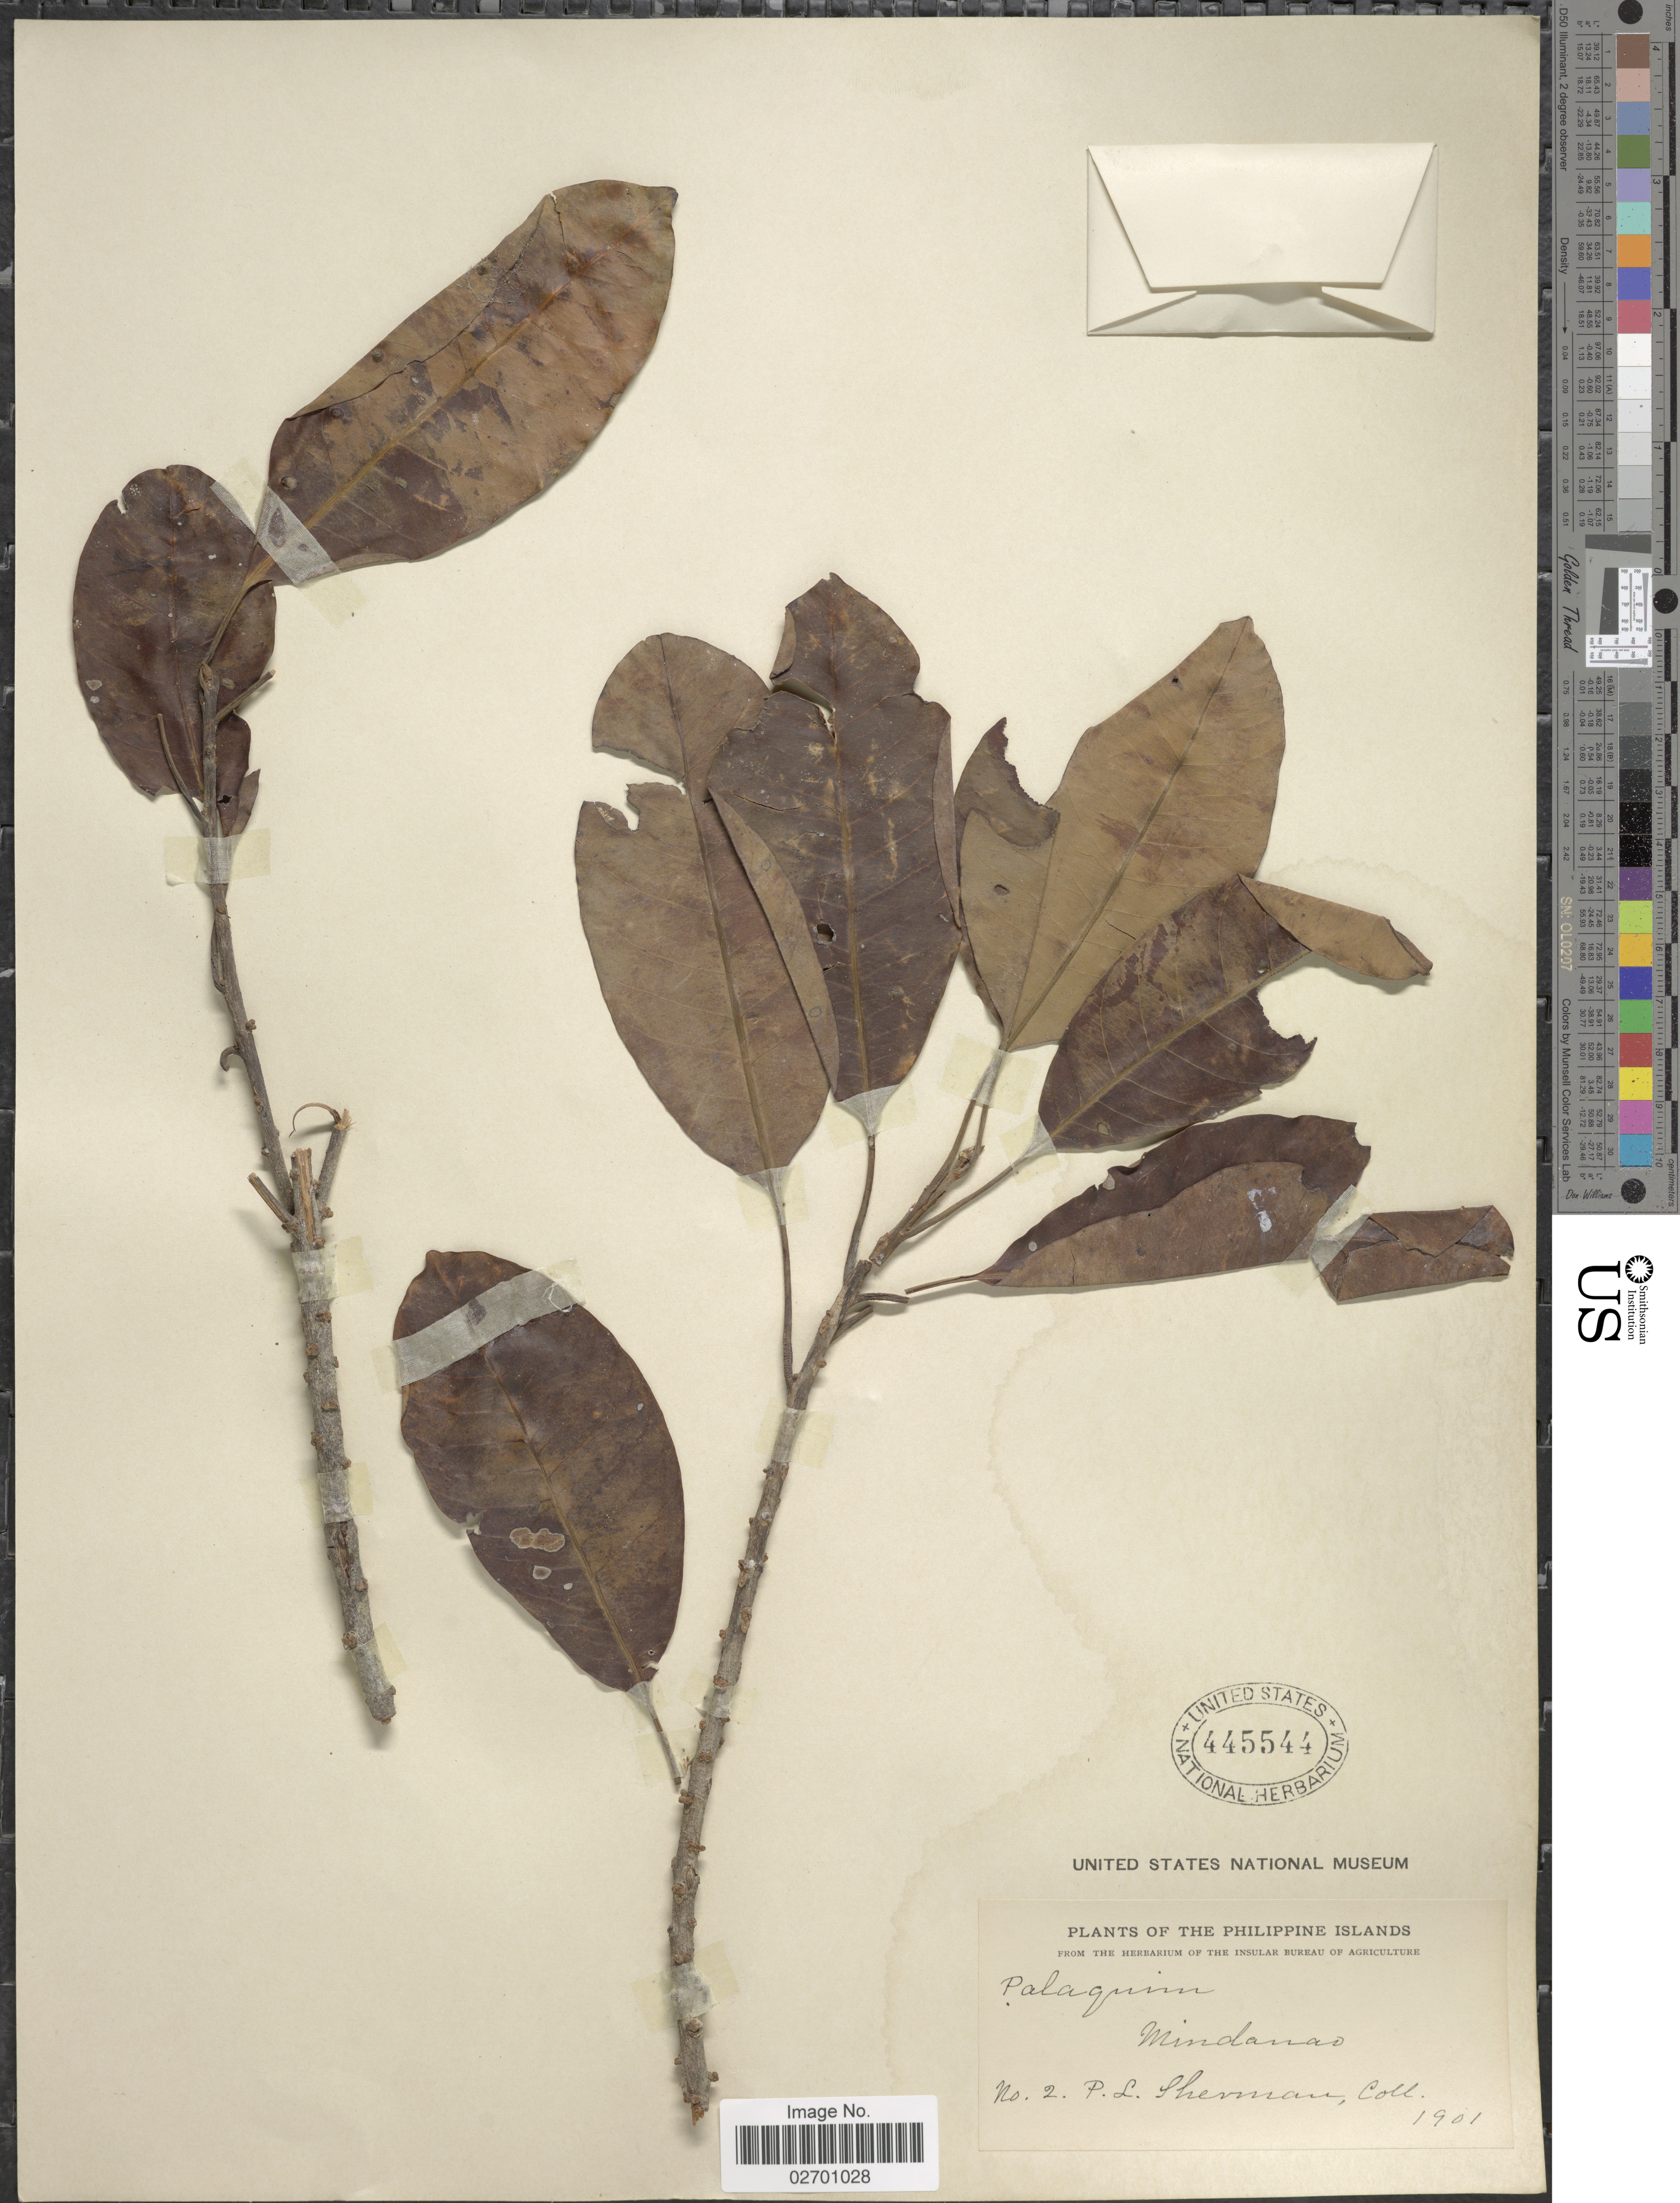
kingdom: Plantae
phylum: Tracheophyta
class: Magnoliopsida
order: Ericales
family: Sapotaceae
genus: Palaquium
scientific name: Palaquium sp.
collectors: P. Sherman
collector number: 2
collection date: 1901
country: Philippines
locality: Philippine Islands. Mindanao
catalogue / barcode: US 445544